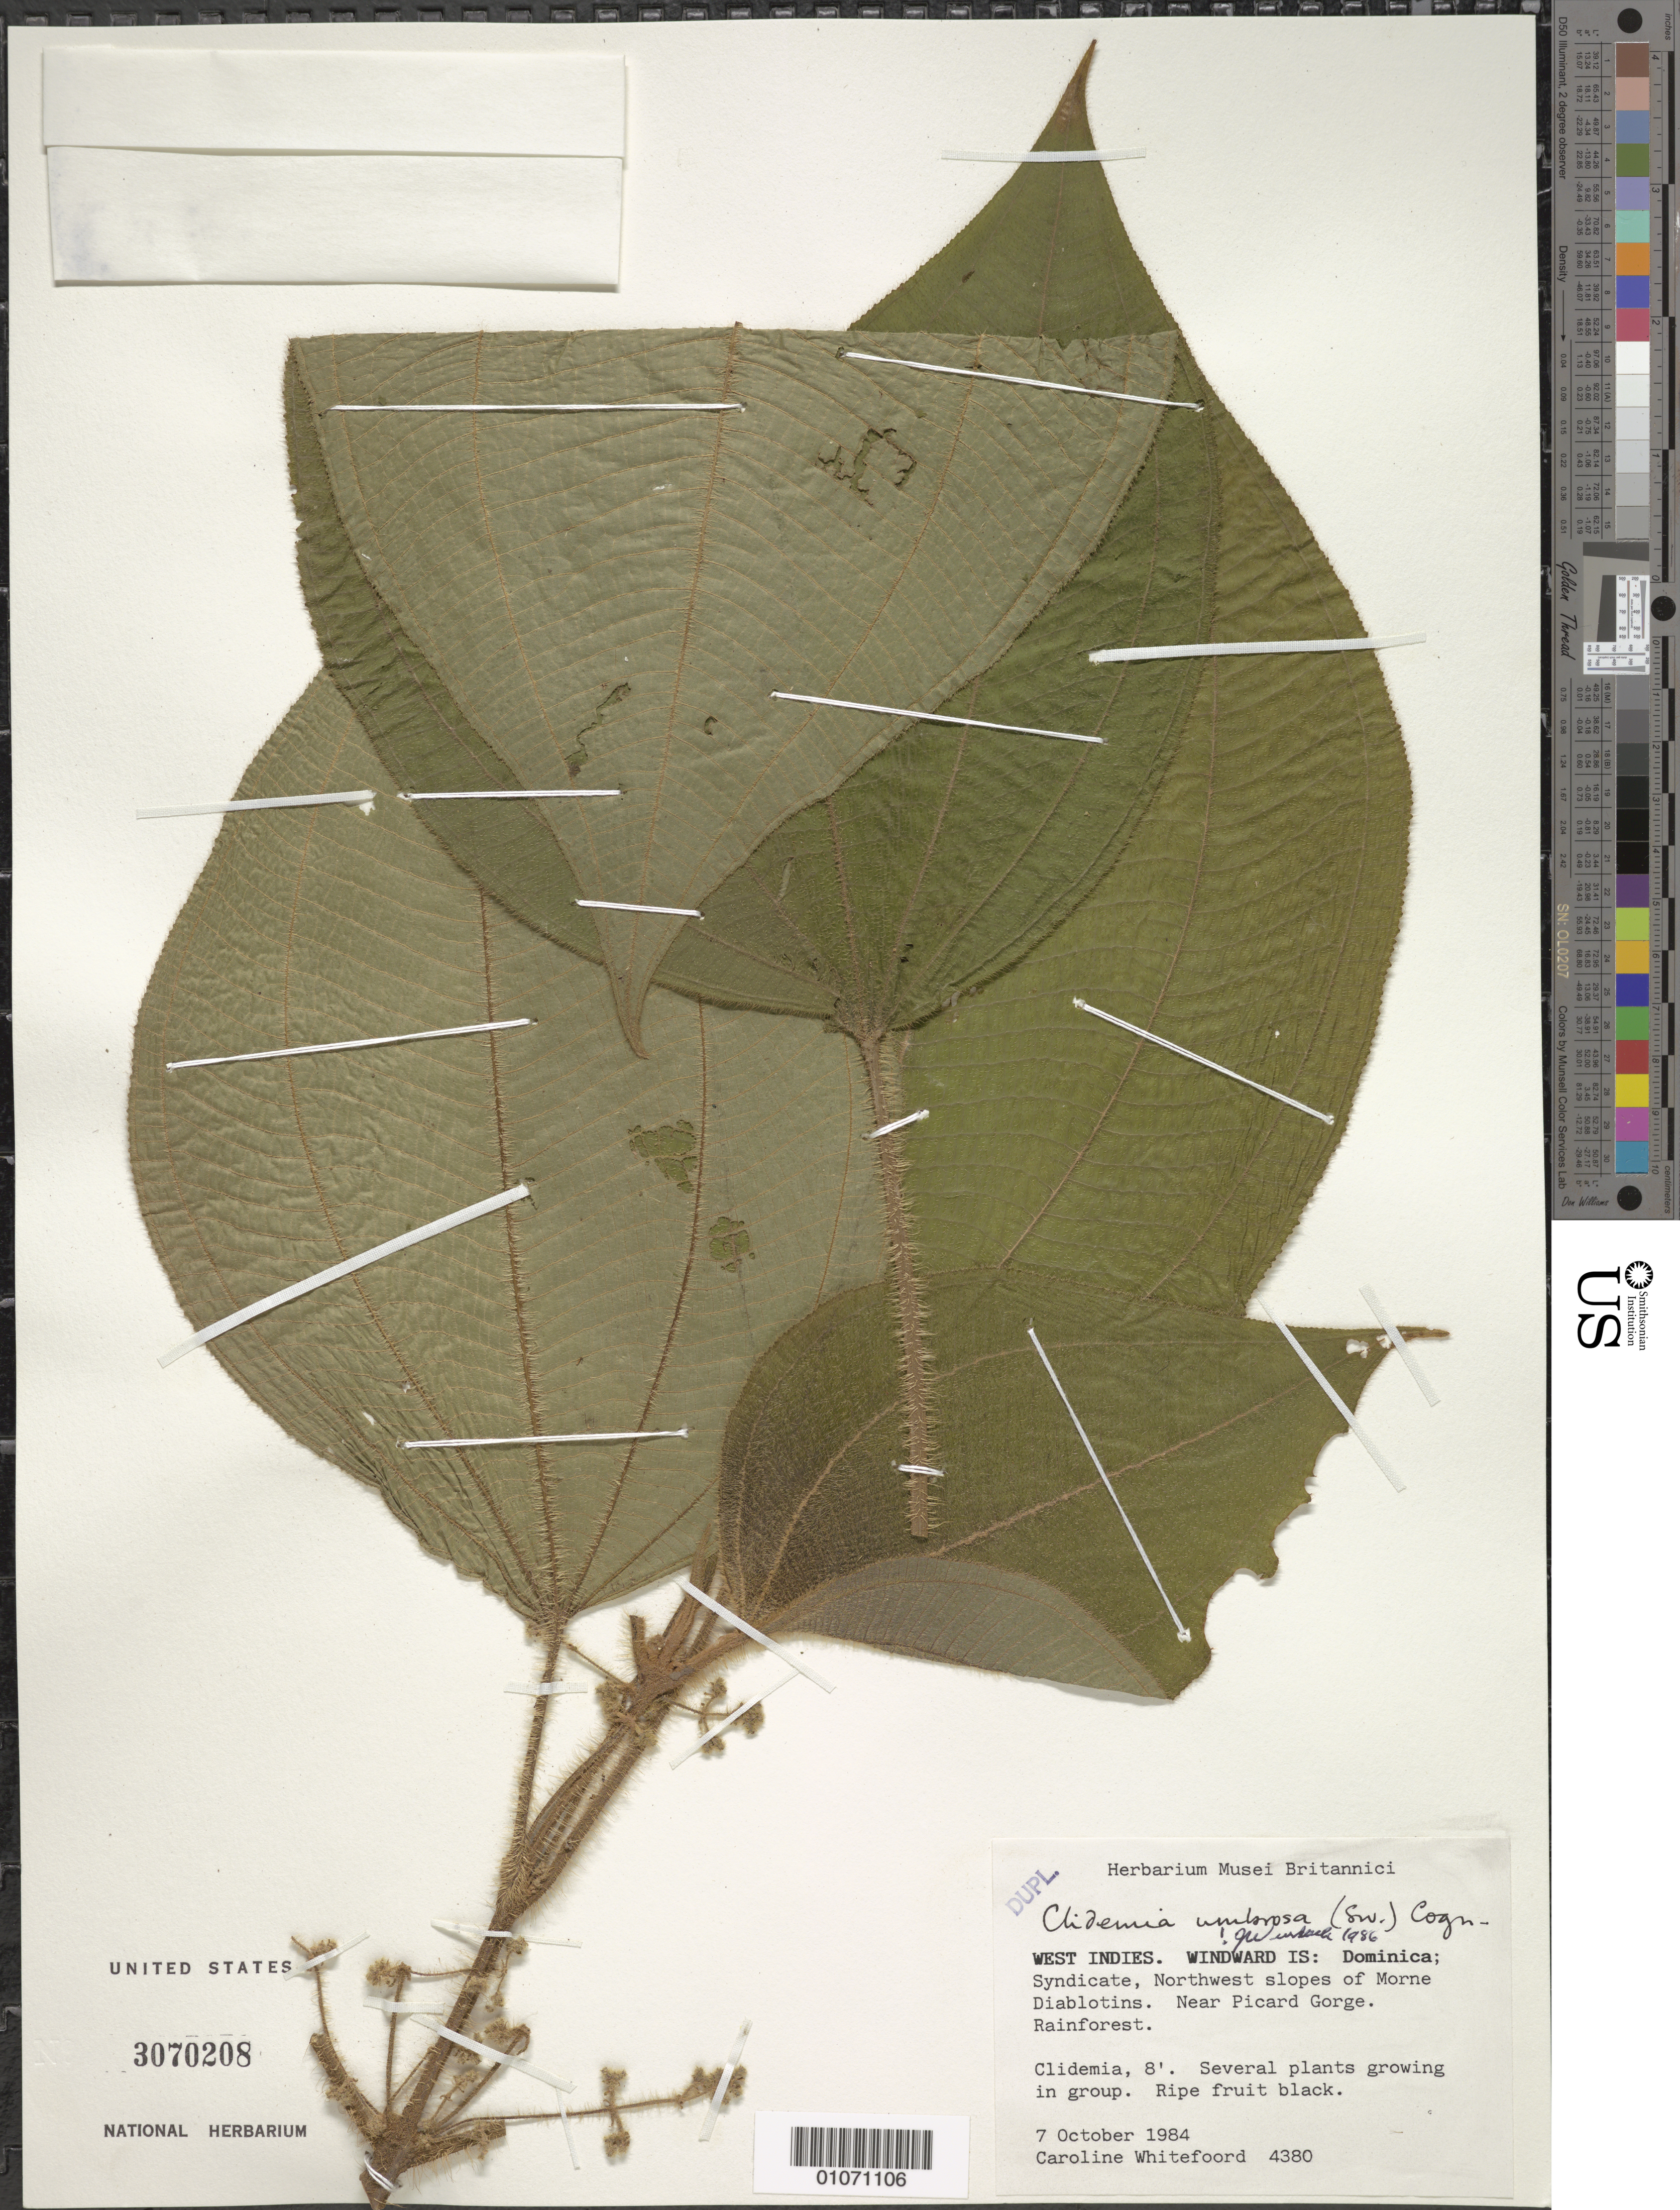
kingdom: Plantae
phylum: Tracheophyta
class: Magnoliopsida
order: Myrtales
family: Melastomataceae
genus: Clidemia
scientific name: Clidemia umbrosa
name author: (Sw.) Cogn.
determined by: Wurdack, John J., (US), US (UNITED STATES)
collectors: C. Whitefoord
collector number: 4380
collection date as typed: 07 Oct 1984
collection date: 1984-10-07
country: Dominica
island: Dominica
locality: Syndicate, NW slopes of Morne Diablotins, near Picard Gorge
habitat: Rainforest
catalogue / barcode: US 3070208